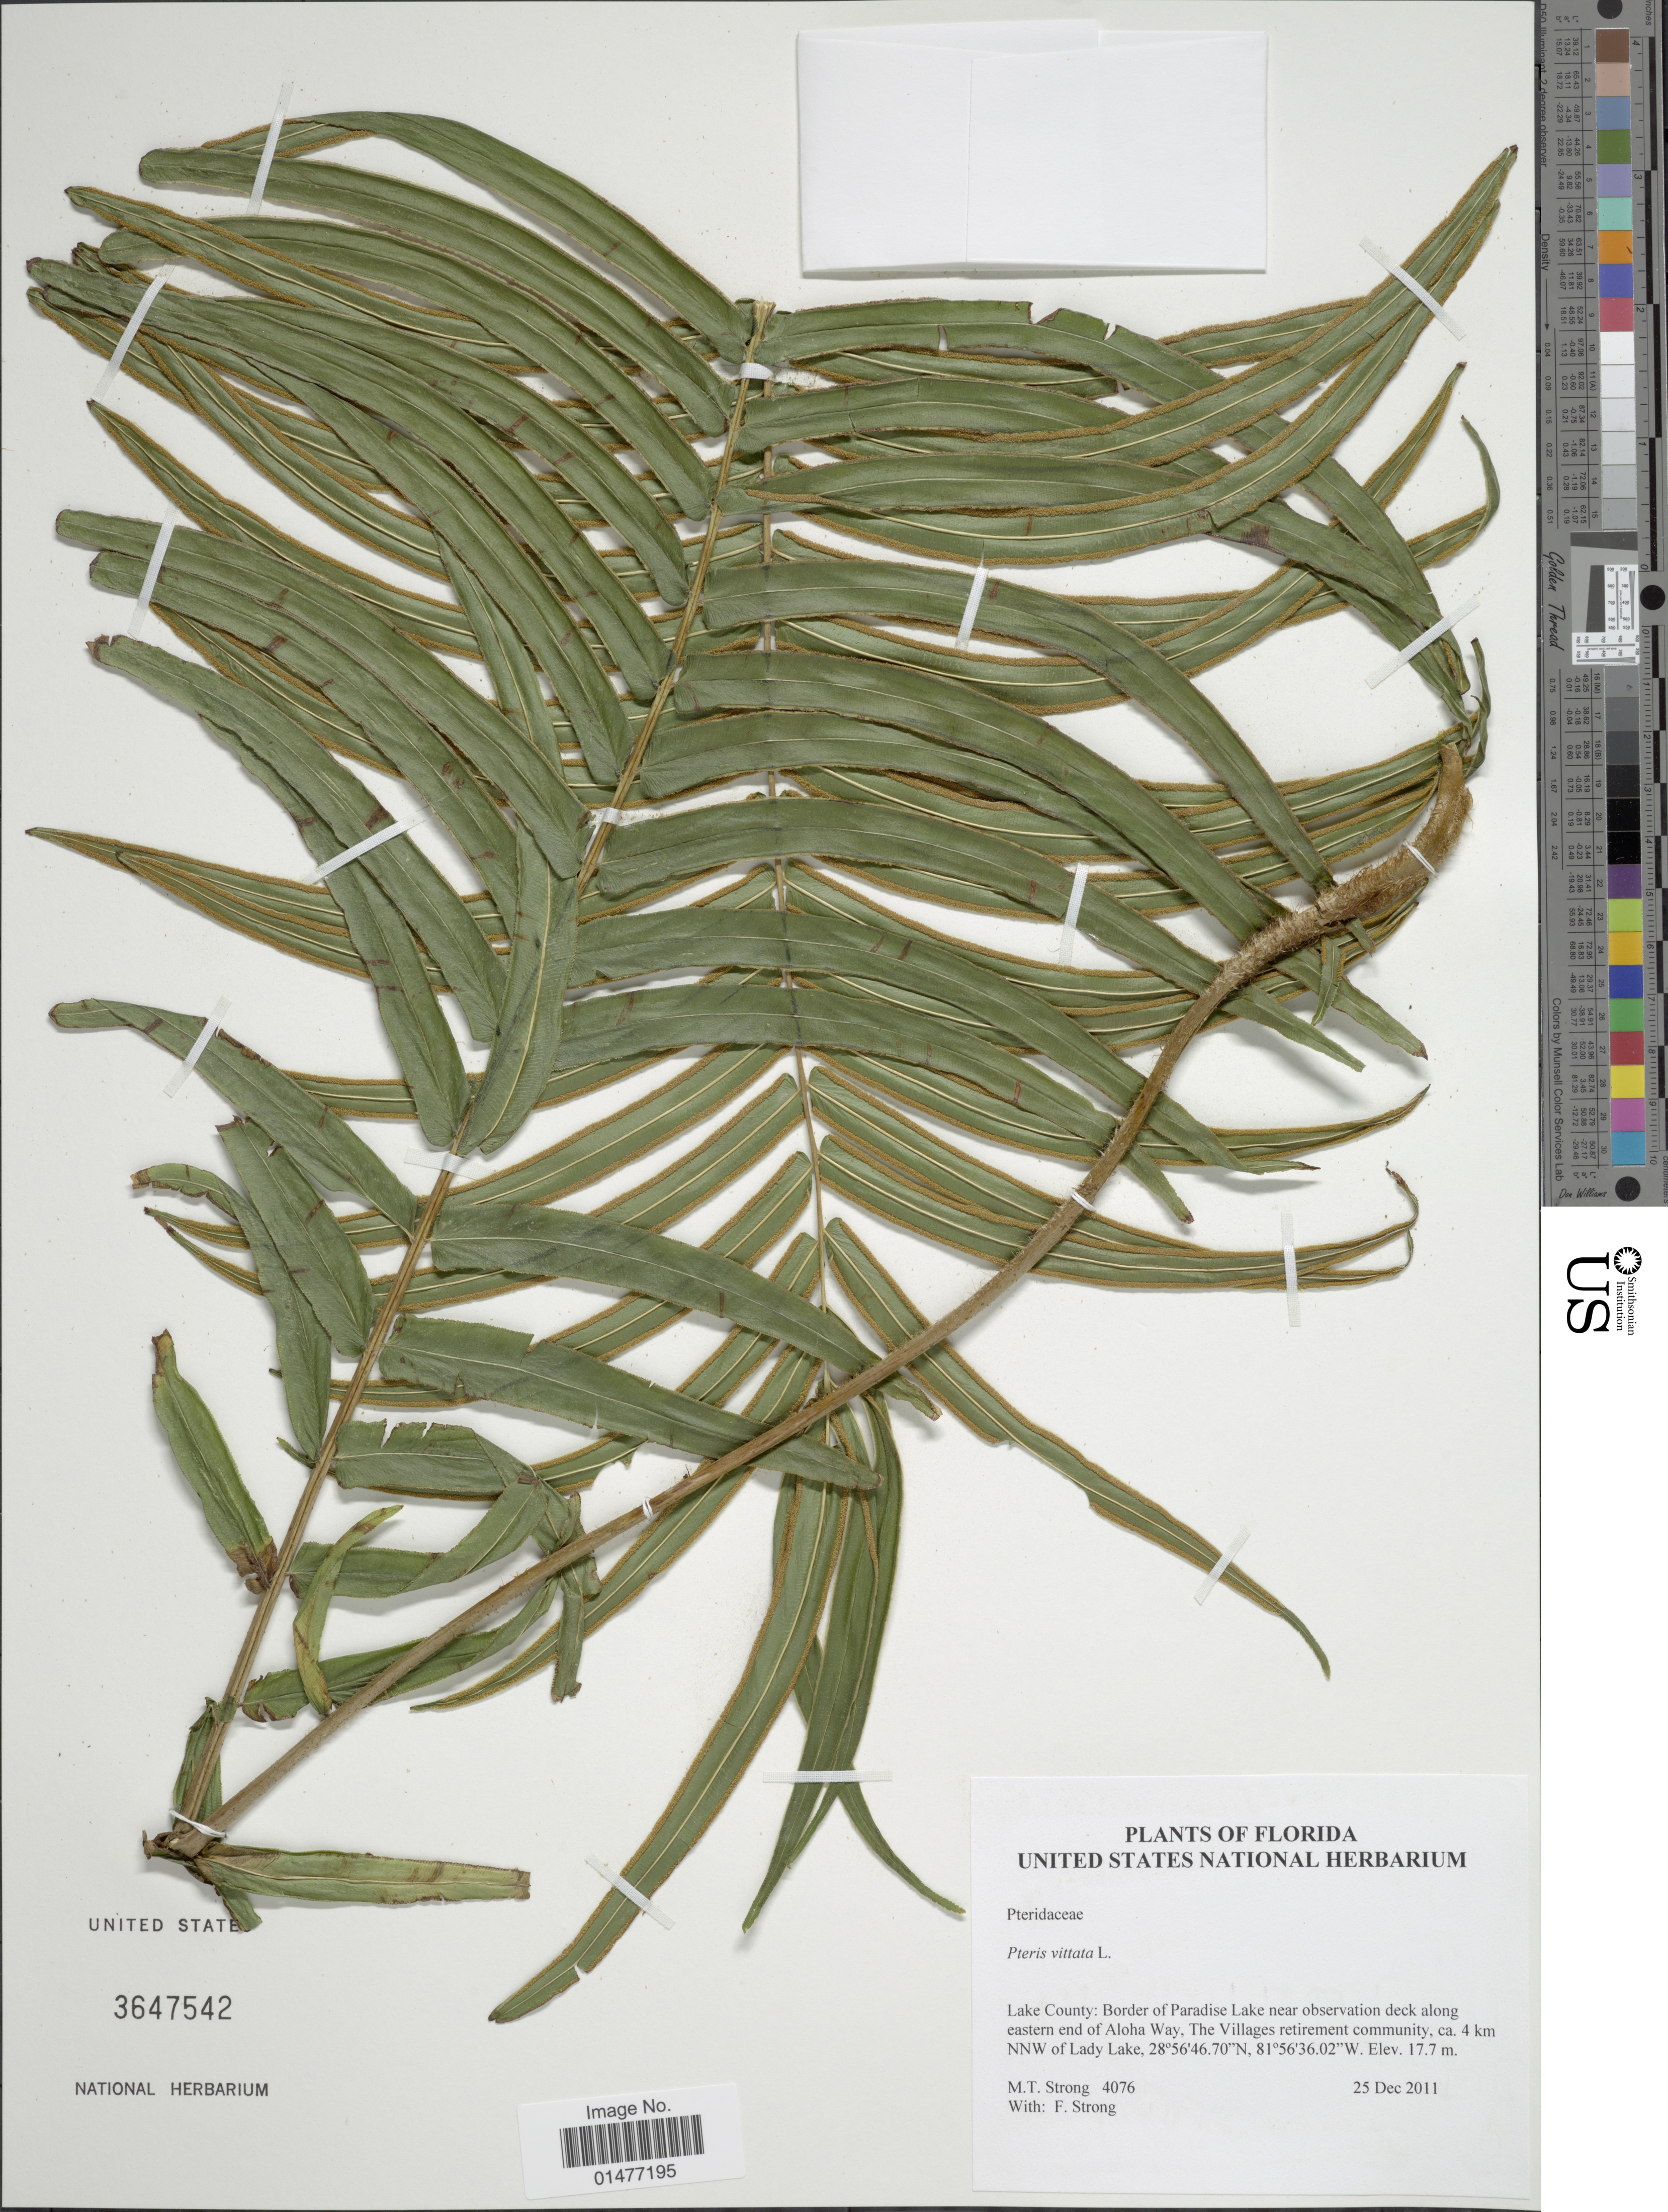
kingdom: Plantae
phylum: Tracheophyta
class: Polypodiopsida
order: Polypodiales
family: Pteridaceae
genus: Pteris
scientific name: Pteris vittata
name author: L.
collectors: M. T. Strong & F. Strong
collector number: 4076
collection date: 2011-12-25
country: United States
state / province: Florida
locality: Florida, Lake County, Border of Paradise Lake near observation deck along eastern end of Aloha Way, The Villages retirement community, ca. 4 km NNW of LAdy Lake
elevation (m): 17.7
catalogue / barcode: US 3647542